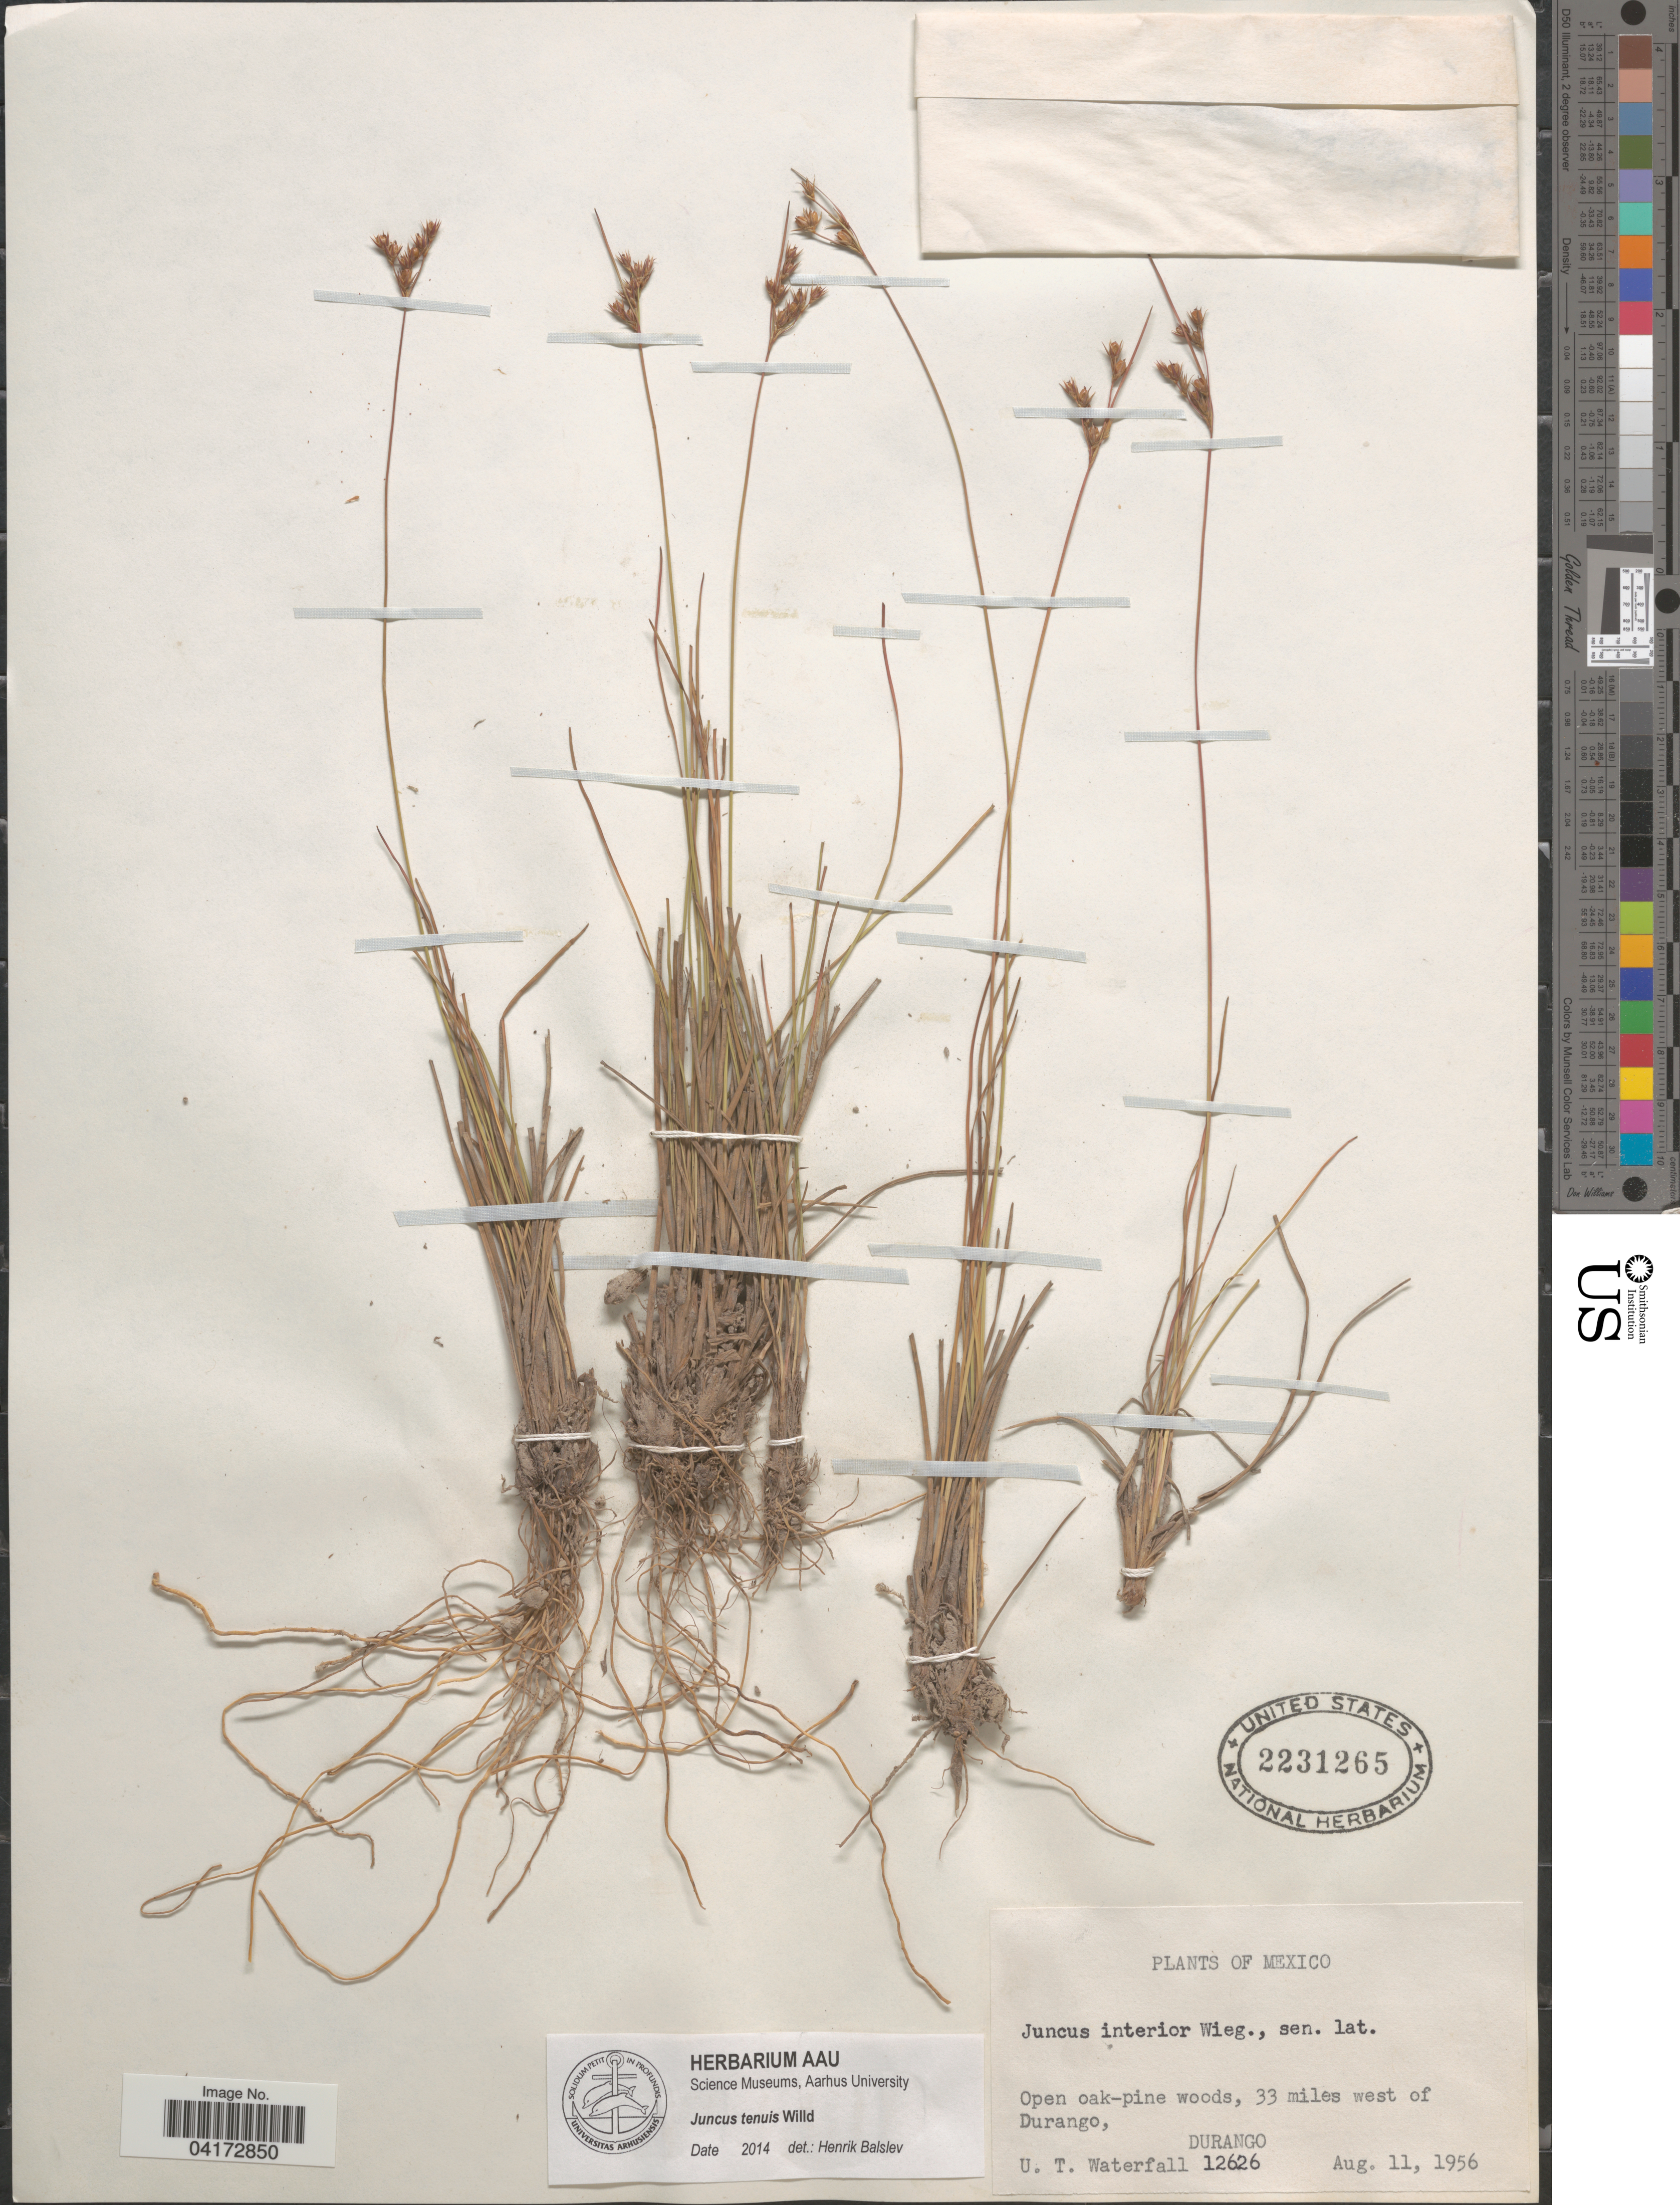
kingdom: Plantae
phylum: Tracheophyta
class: Liliopsida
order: Poales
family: Juncaceae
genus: Juncus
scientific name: Juncus tenuis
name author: Willd.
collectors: U. T. Waterfall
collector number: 12626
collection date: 1956-08-11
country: Mexico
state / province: Durango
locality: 33 miles west of Durango.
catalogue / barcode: US 2231265